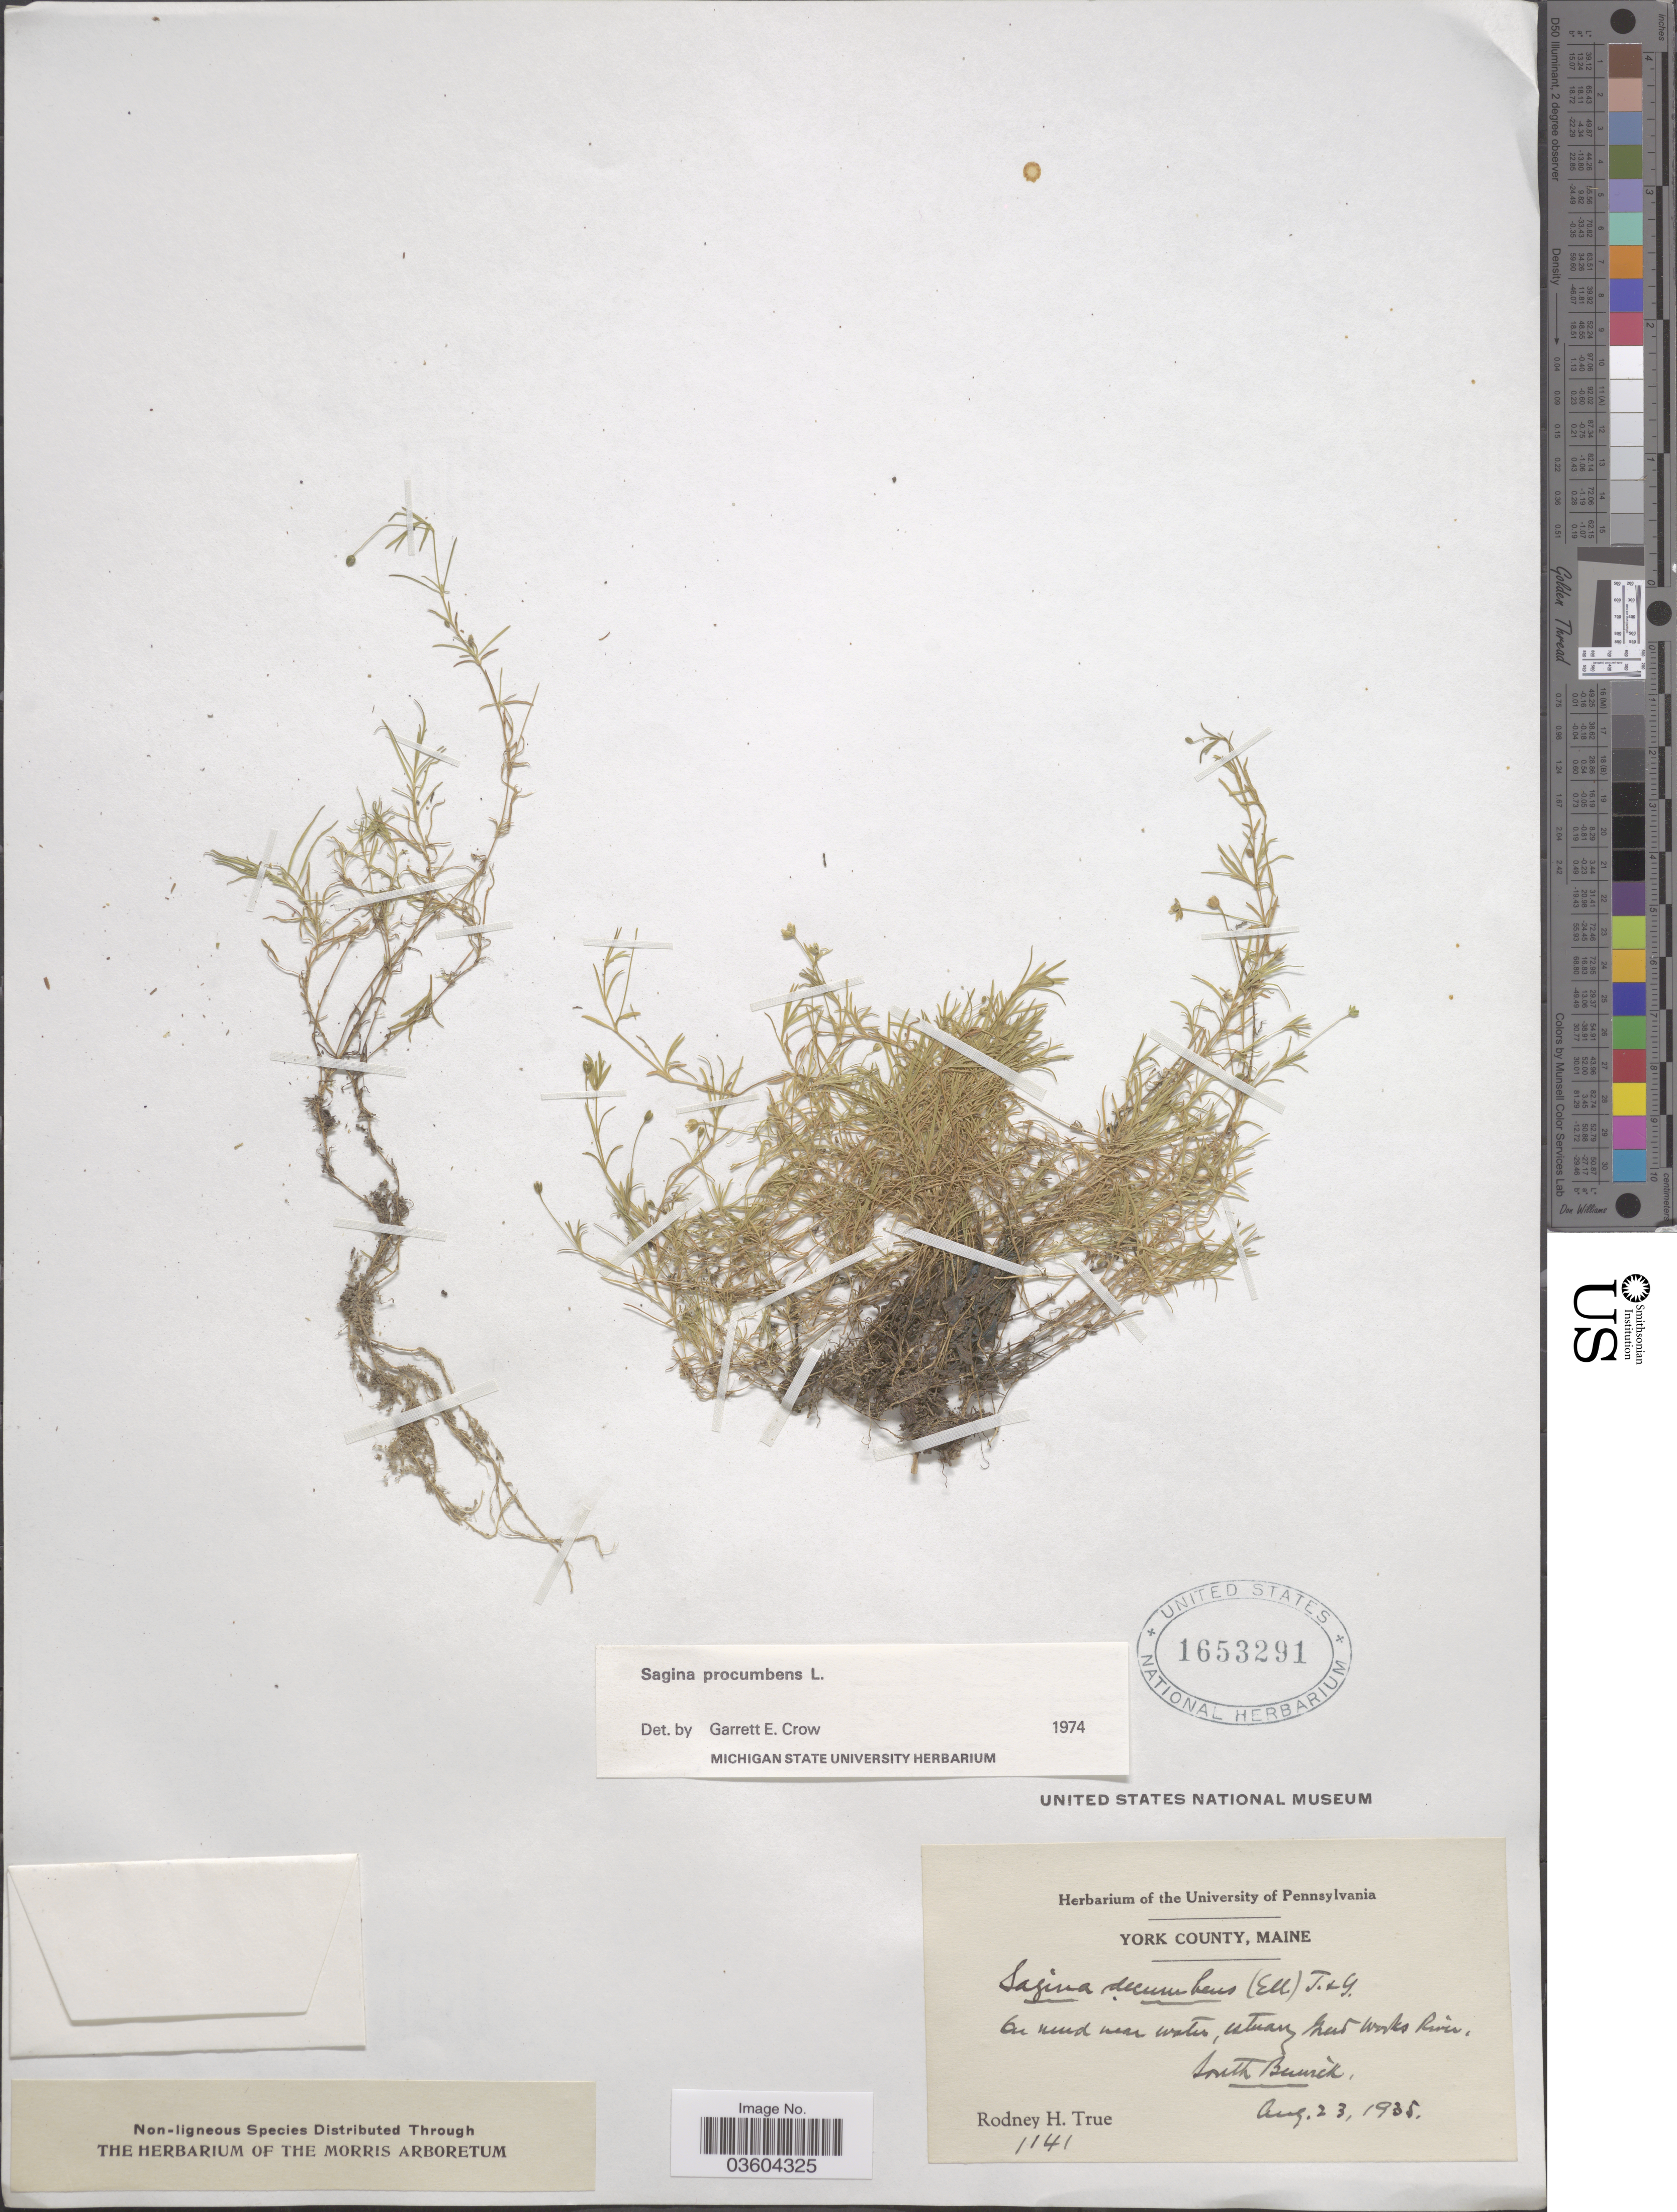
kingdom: Plantae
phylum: Tracheophyta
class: Magnoliopsida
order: Caryophyllales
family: Caryophyllaceae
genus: Sagina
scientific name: Sagina procumbens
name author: L.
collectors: R. H. True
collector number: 1141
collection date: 1935-08-23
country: United States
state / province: Maine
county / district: York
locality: York County. On mud near water, estuary Great Works River. South Berwick.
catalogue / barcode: US 1653291